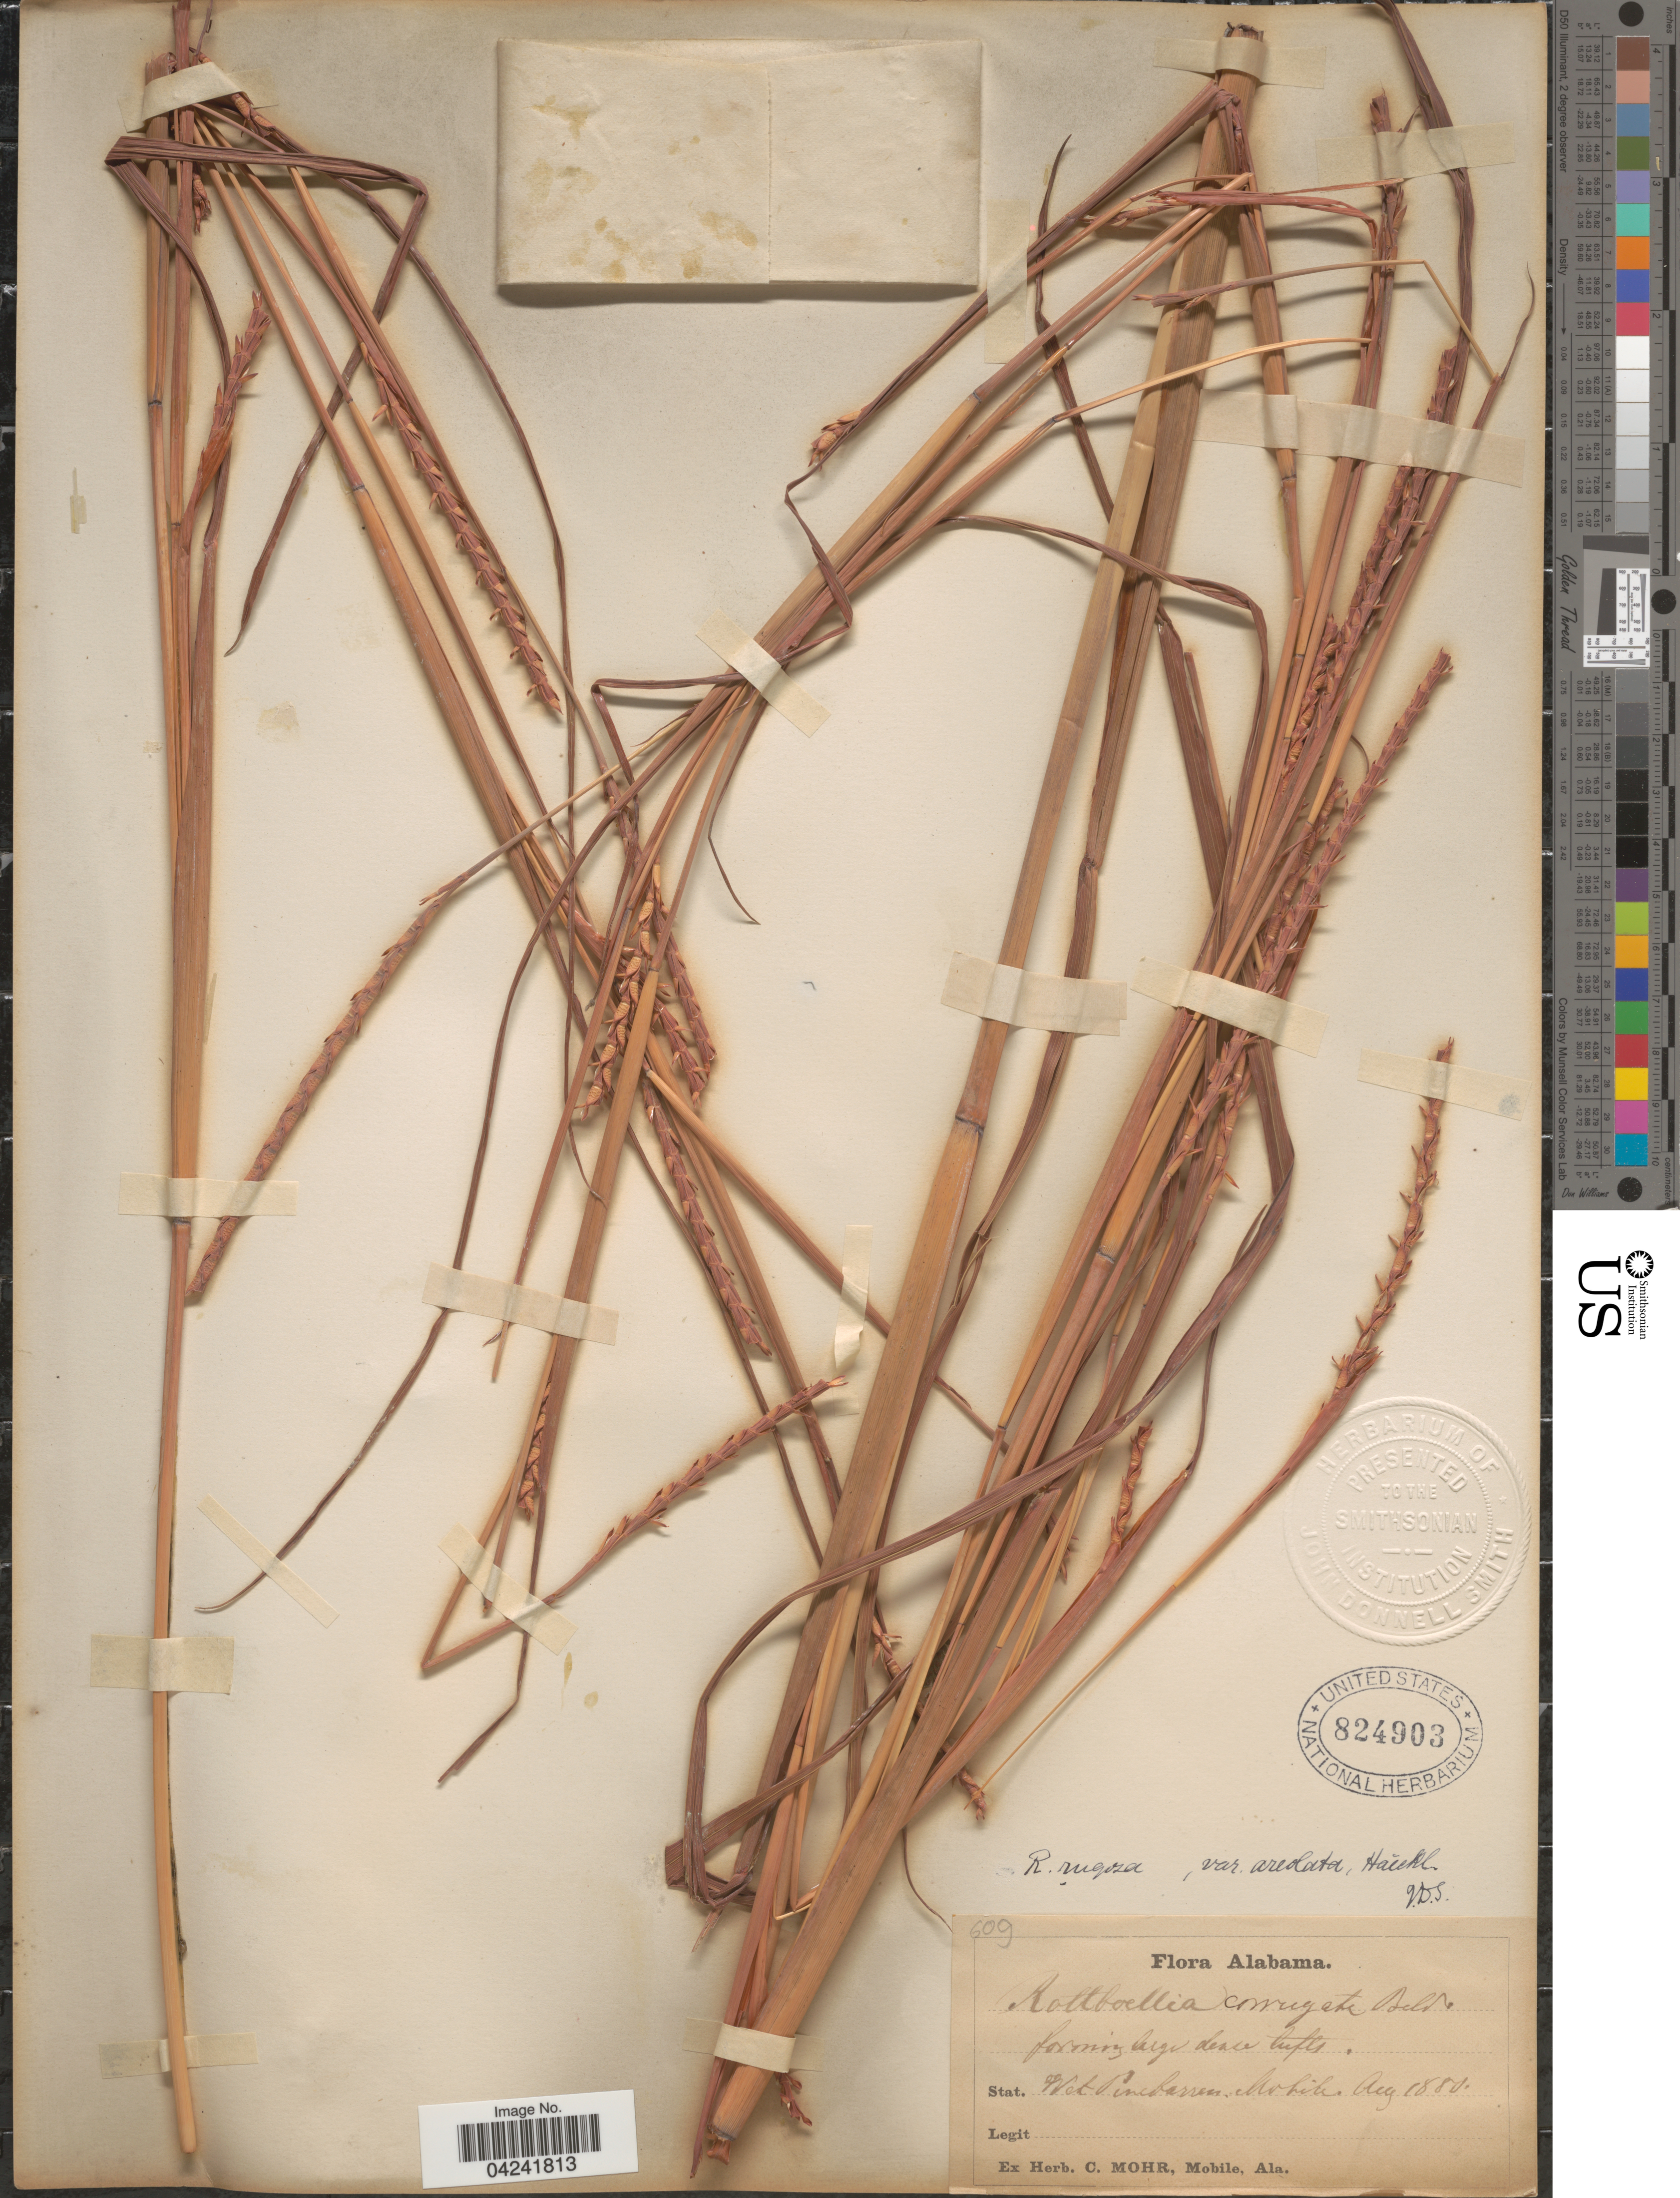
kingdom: Plantae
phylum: Tracheophyta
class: Liliopsida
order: Poales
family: Poaceae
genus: Mnesithea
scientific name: Mnesithea tessellata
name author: (Steud.) de Koning & Sosef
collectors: ex herb. C. Mohr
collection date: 1880-08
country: United States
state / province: Alabama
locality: Wet Pine barren. Mobile.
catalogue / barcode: US 824903